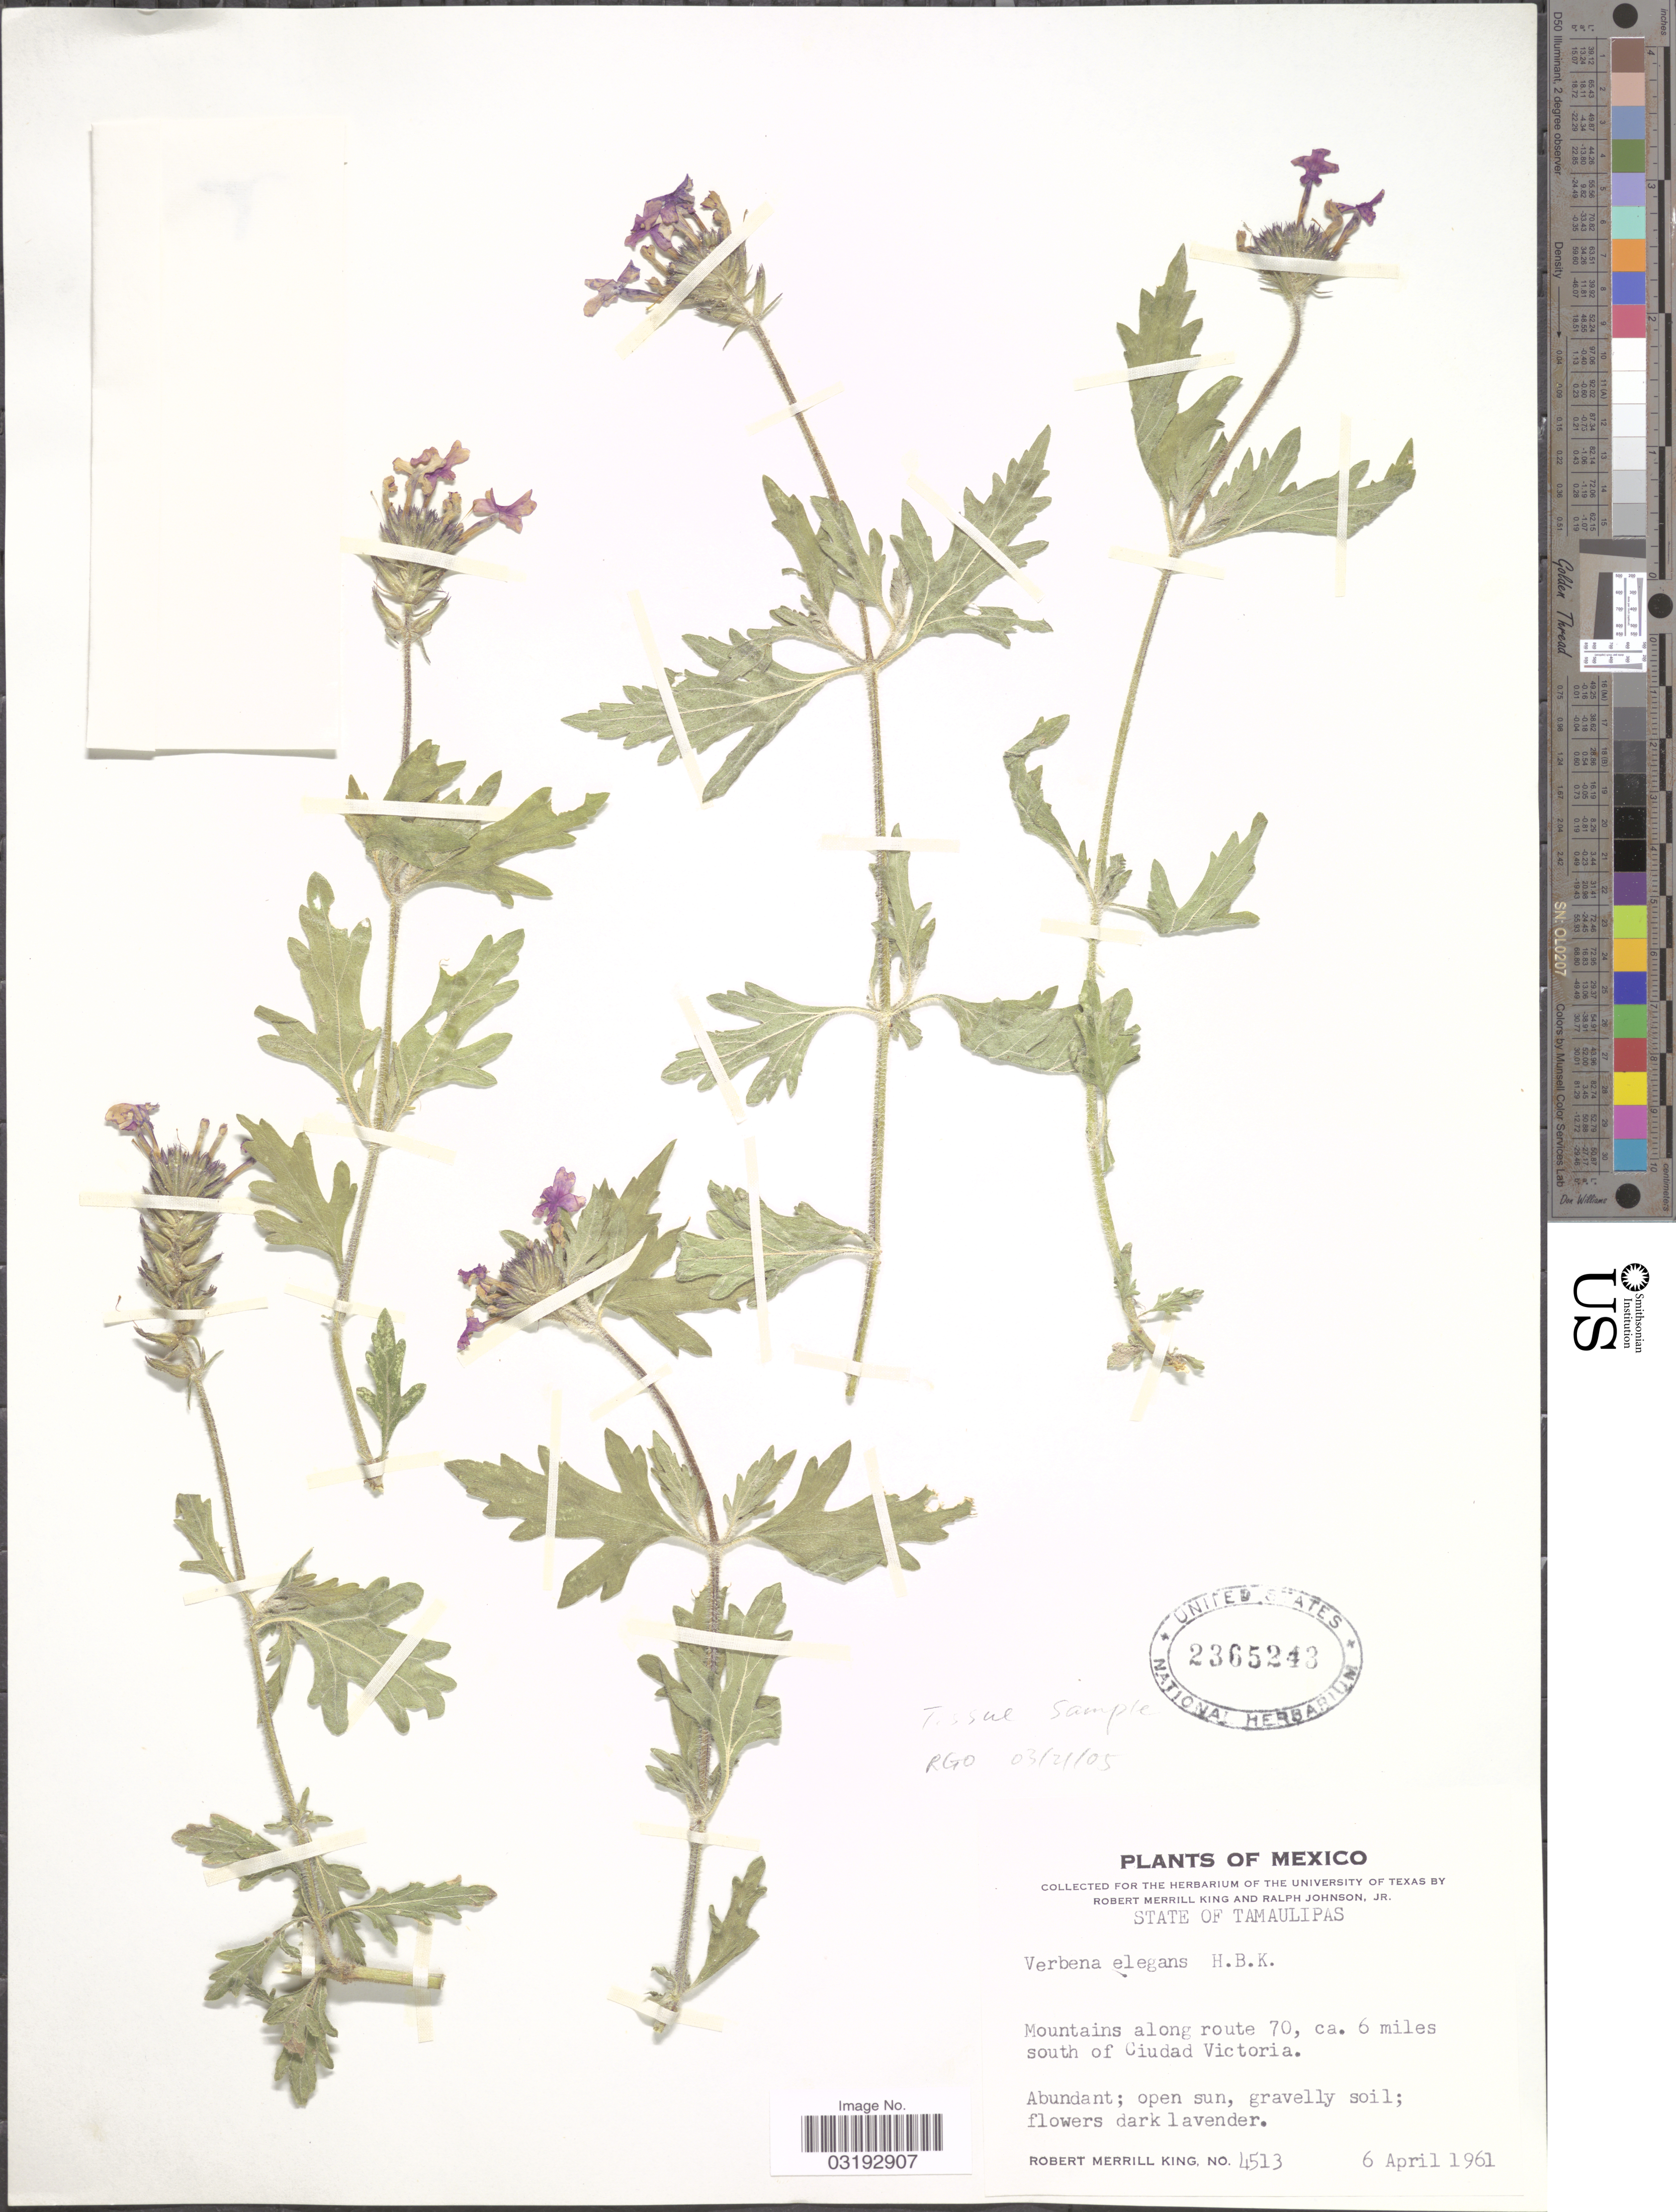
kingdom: Plantae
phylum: Tracheophyta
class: Magnoliopsida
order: Lamiales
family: Verbenaceae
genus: Verbena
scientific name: Verbena elegans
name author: Kunth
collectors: R. M. King & R. Johnson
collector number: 4513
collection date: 1961-04-06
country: Mexico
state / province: Tamaulipas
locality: Mountains along route 70, ca. 6 miles south of Ciudad Victoria.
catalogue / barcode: US 2365243